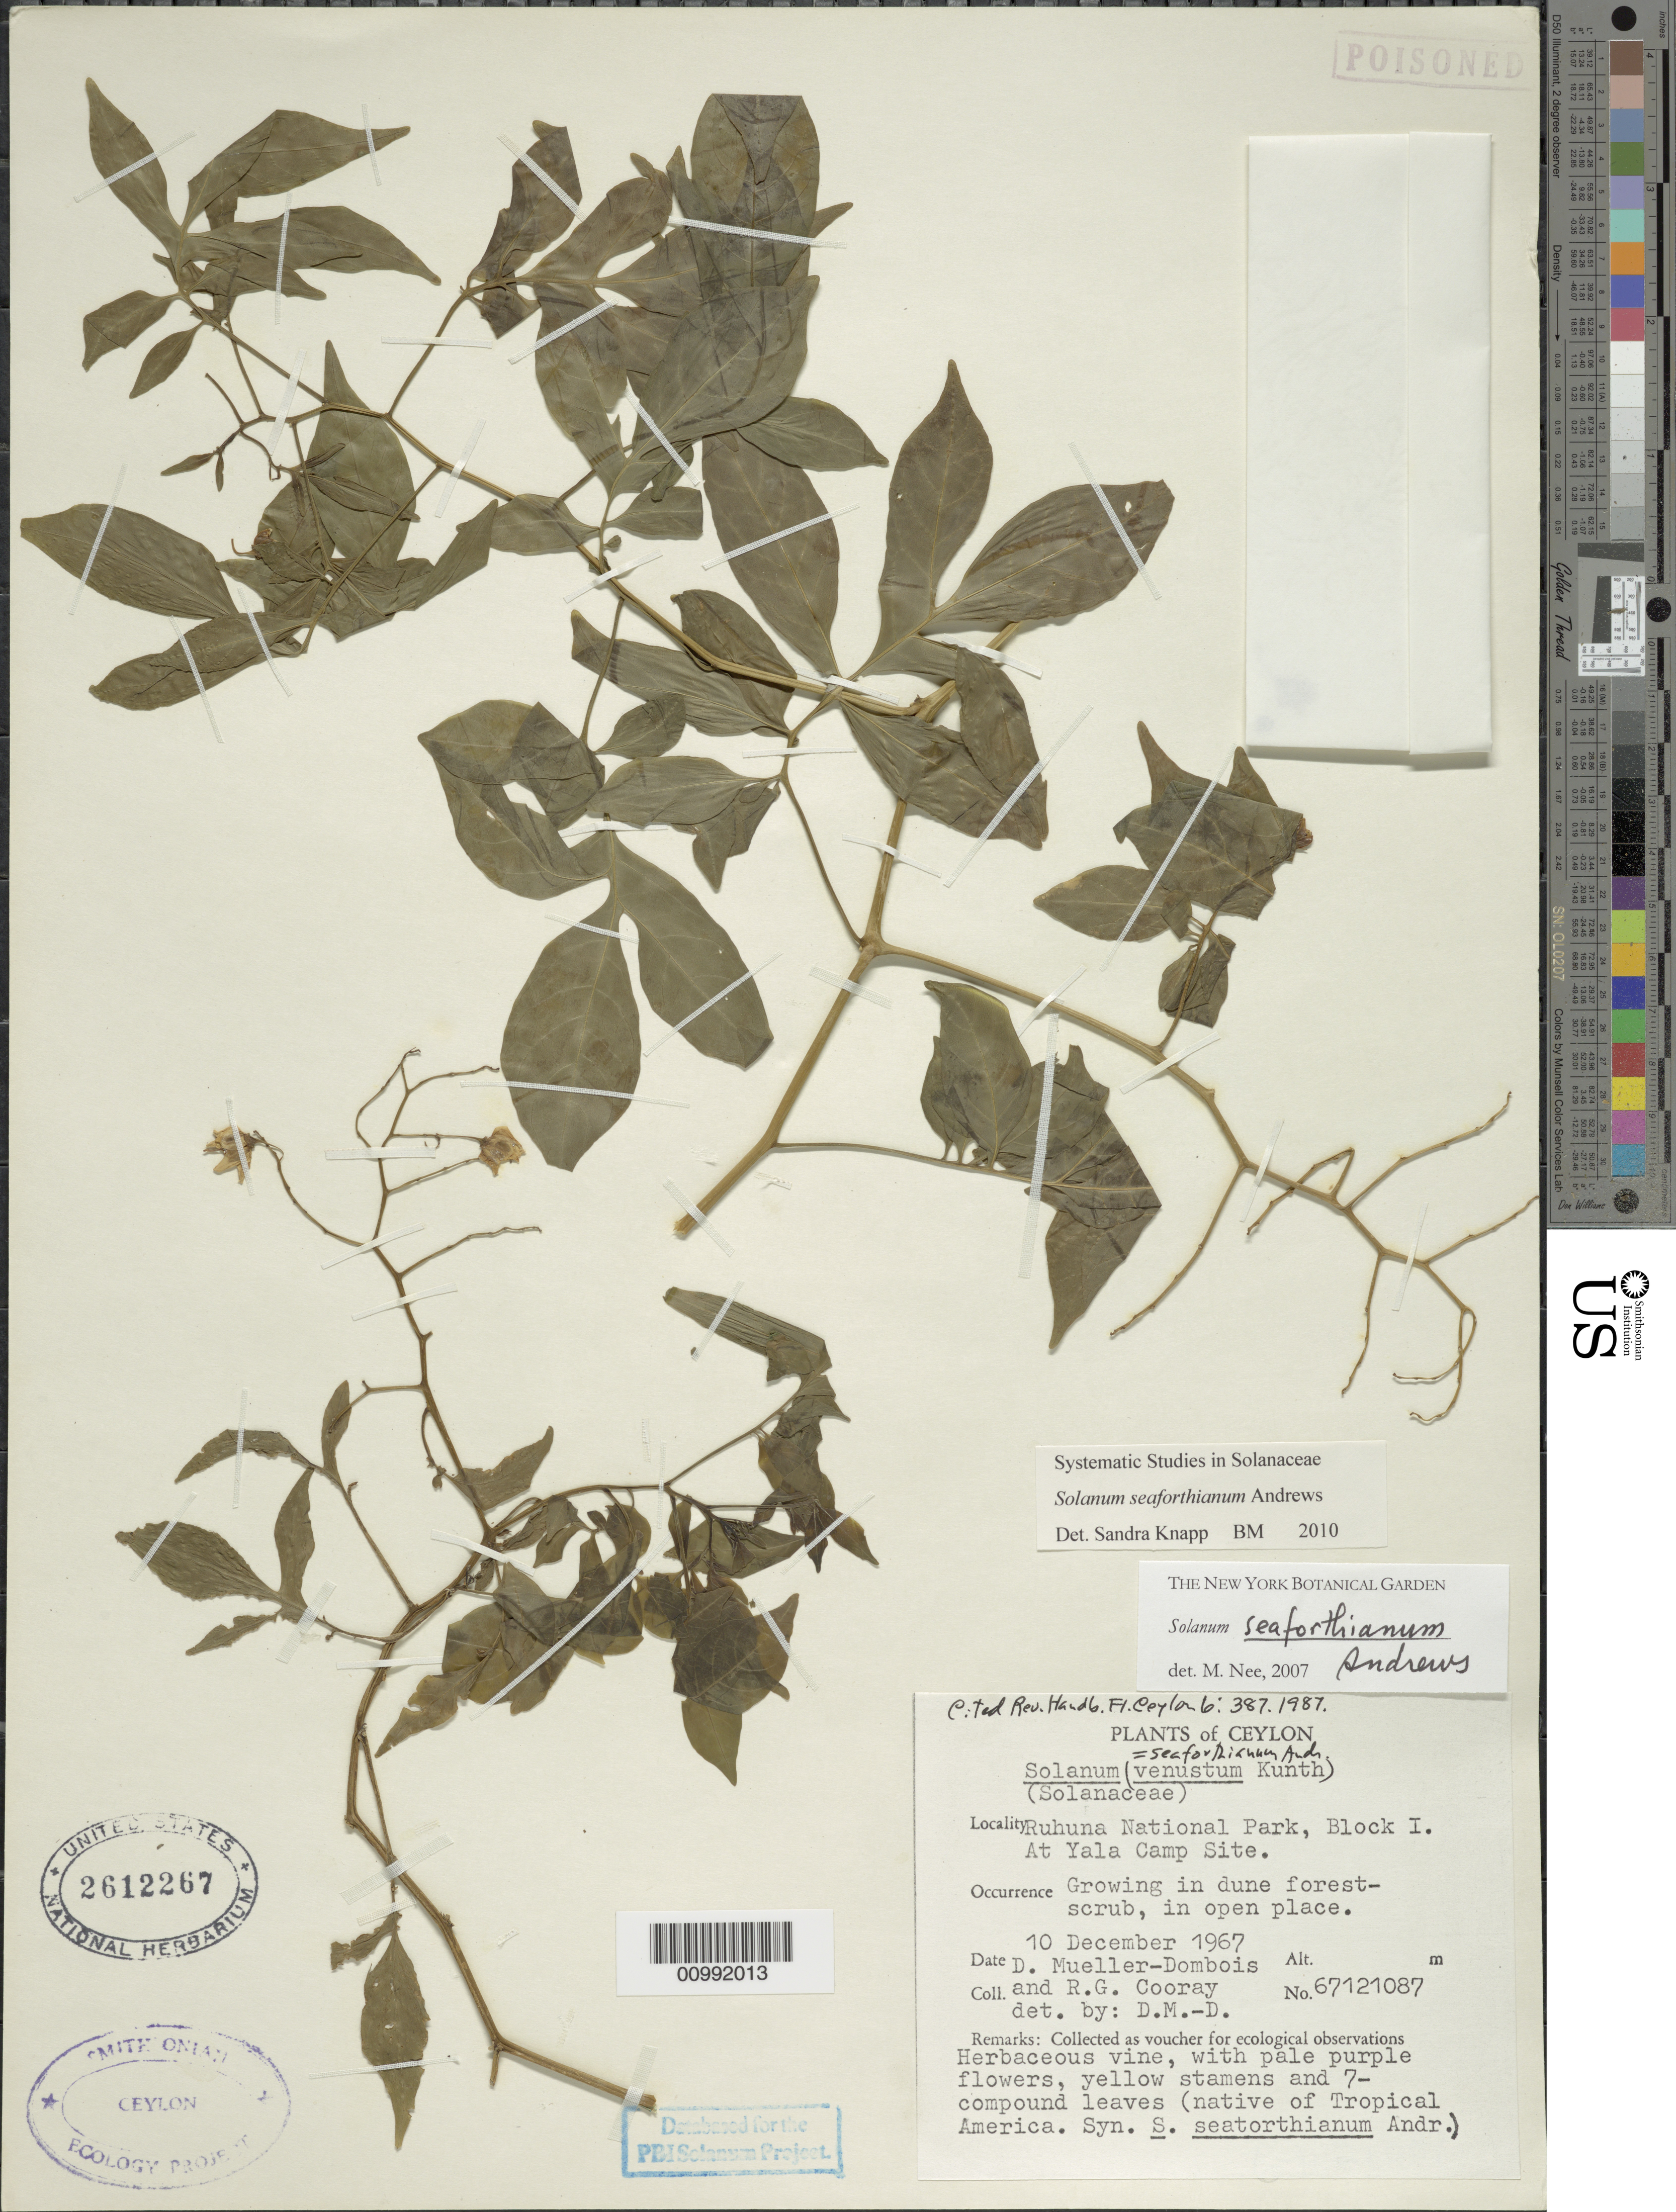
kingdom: Plantae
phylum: Tracheophyta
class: Magnoliopsida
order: Solanales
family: Solanaceae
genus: Solanum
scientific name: Solanum seaforthianum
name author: Andrews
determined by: Knapp, S. D.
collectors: D. Mueller-Dombois & R. Cooray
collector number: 67-121087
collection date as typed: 10 Dec 1967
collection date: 1967-12-10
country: Sri Lanka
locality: Block I, at Yala campsite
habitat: in dune forest-scrub, in open place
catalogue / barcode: US 2612267